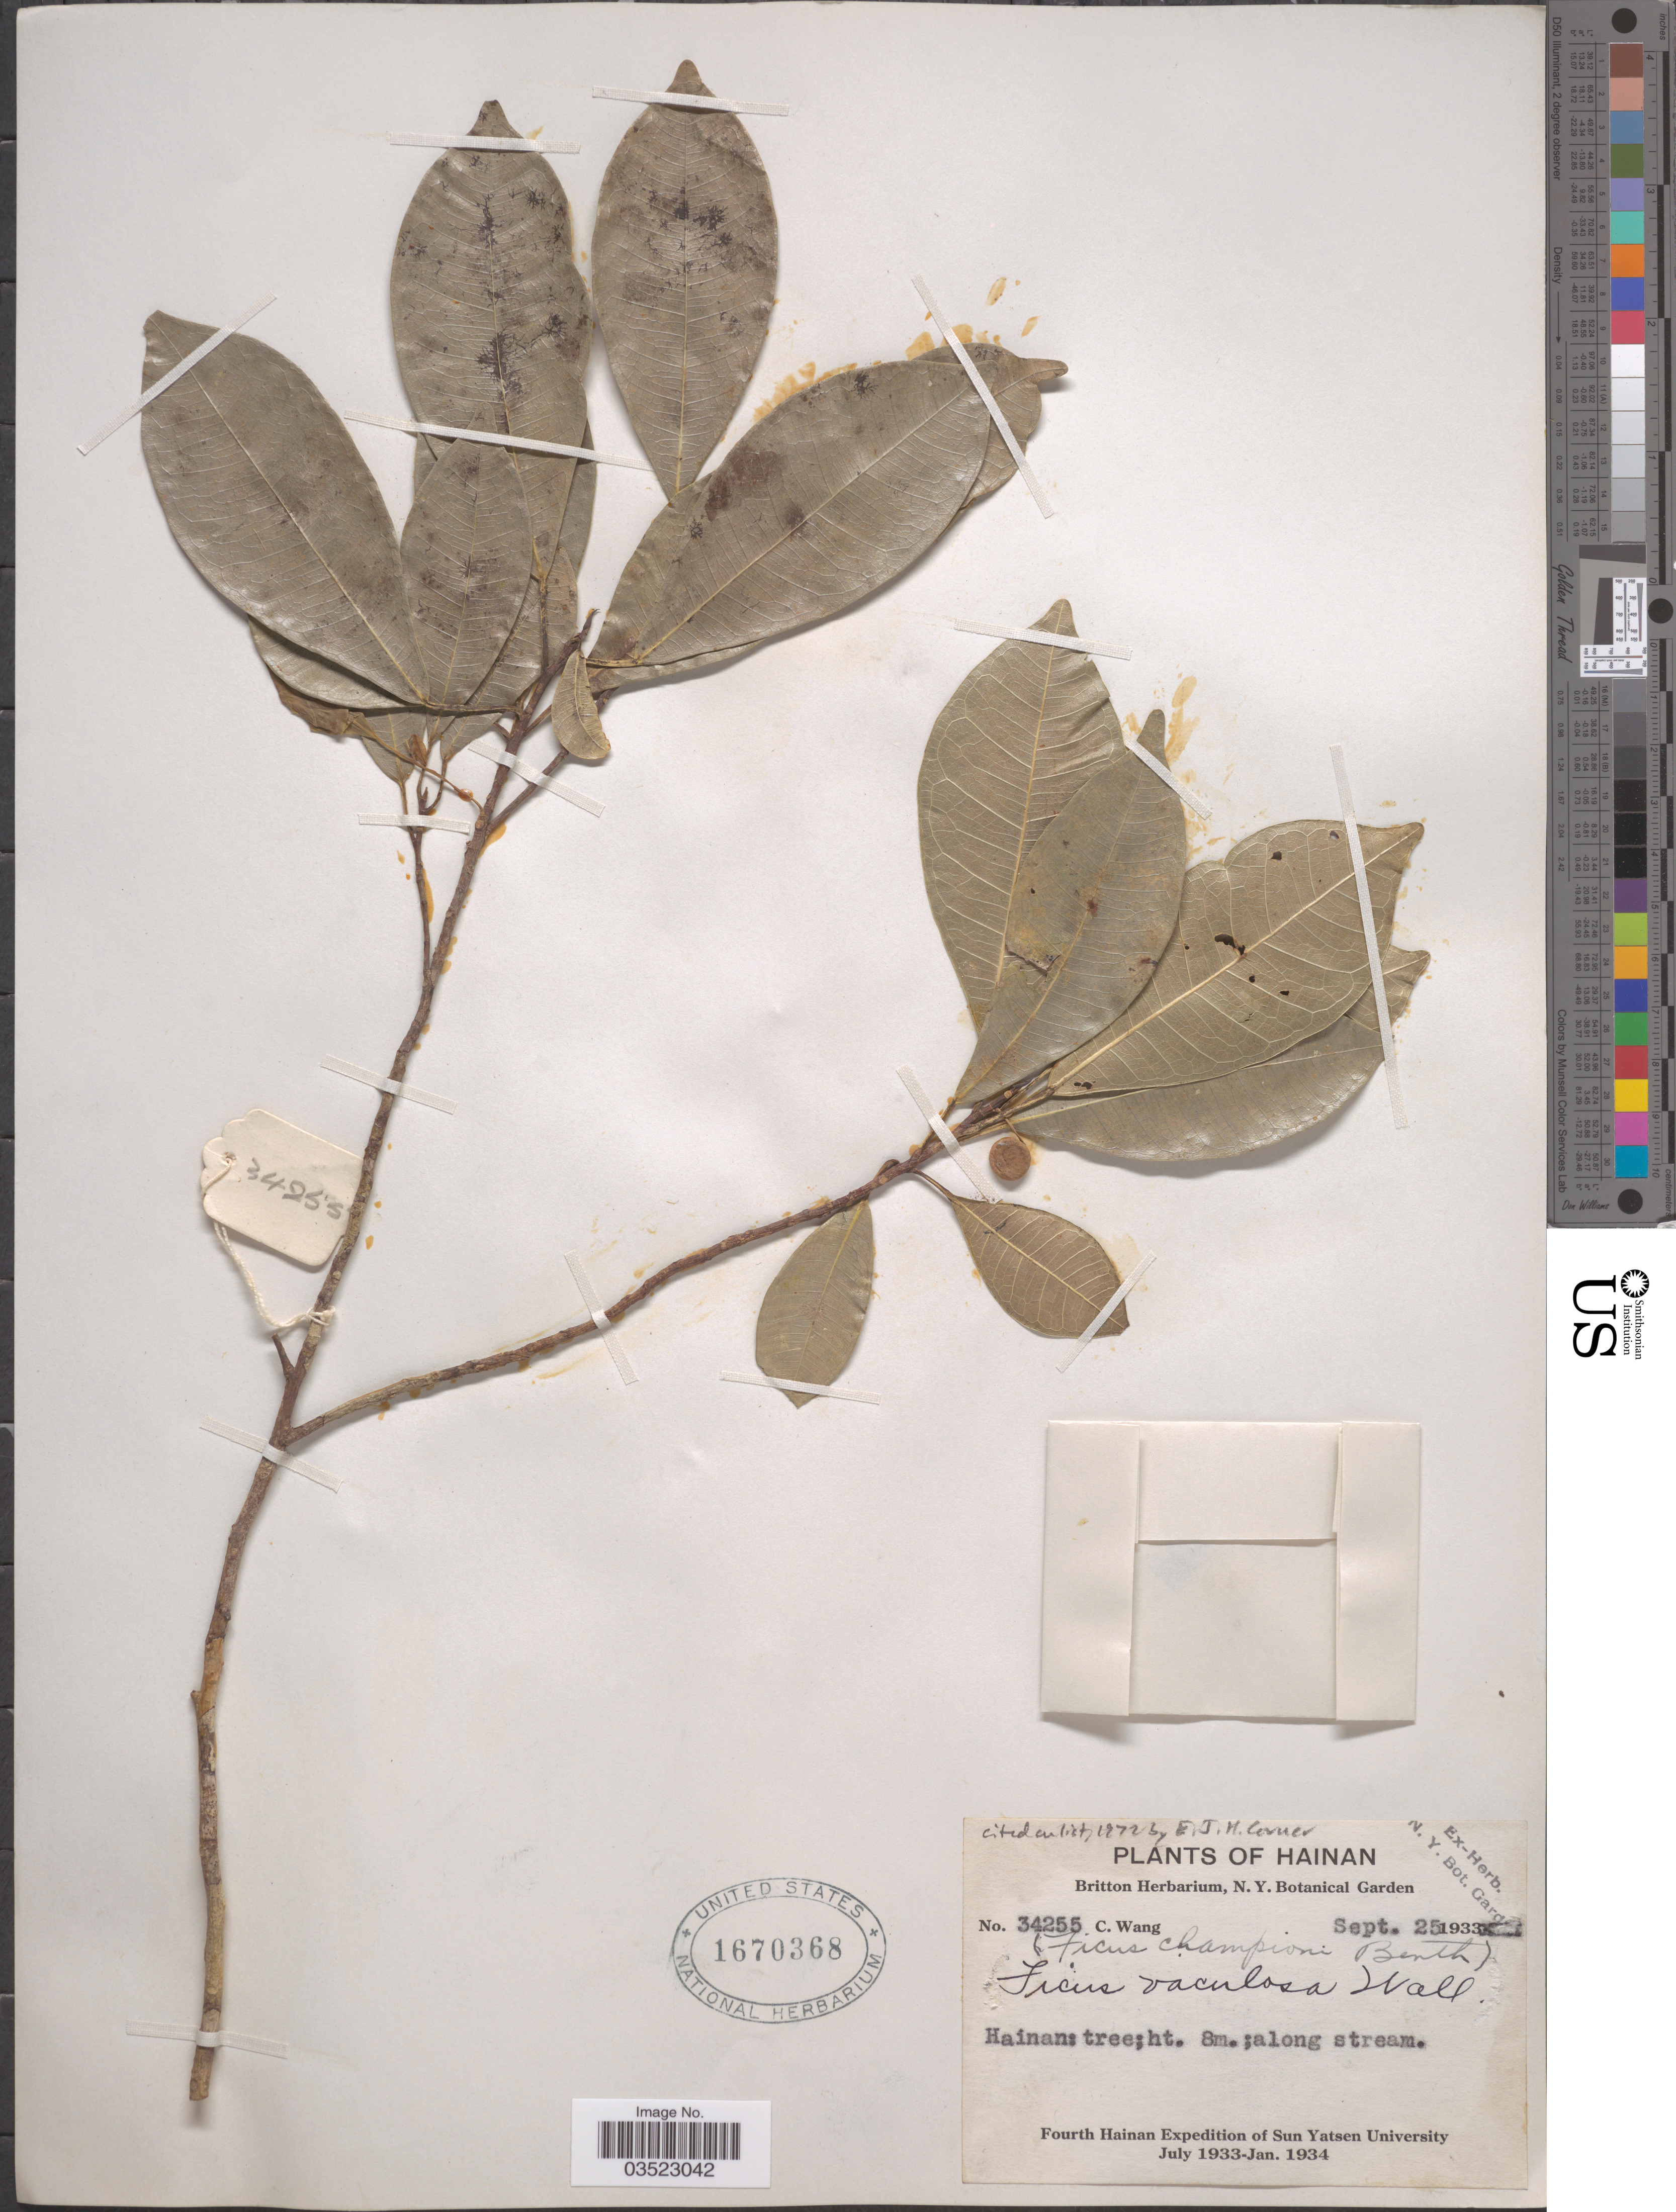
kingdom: Plantae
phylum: Tracheophyta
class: Magnoliopsida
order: Rosales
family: Moraceae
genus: Ficus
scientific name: Ficus vasculosa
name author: Wall. ex Miq.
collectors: C. Wang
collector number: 34255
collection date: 1933-09-25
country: China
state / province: Hainan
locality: Fourth Hainan Expedition of Sun Yatsen University July 1933-Jan. 1934.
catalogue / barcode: US 1670368